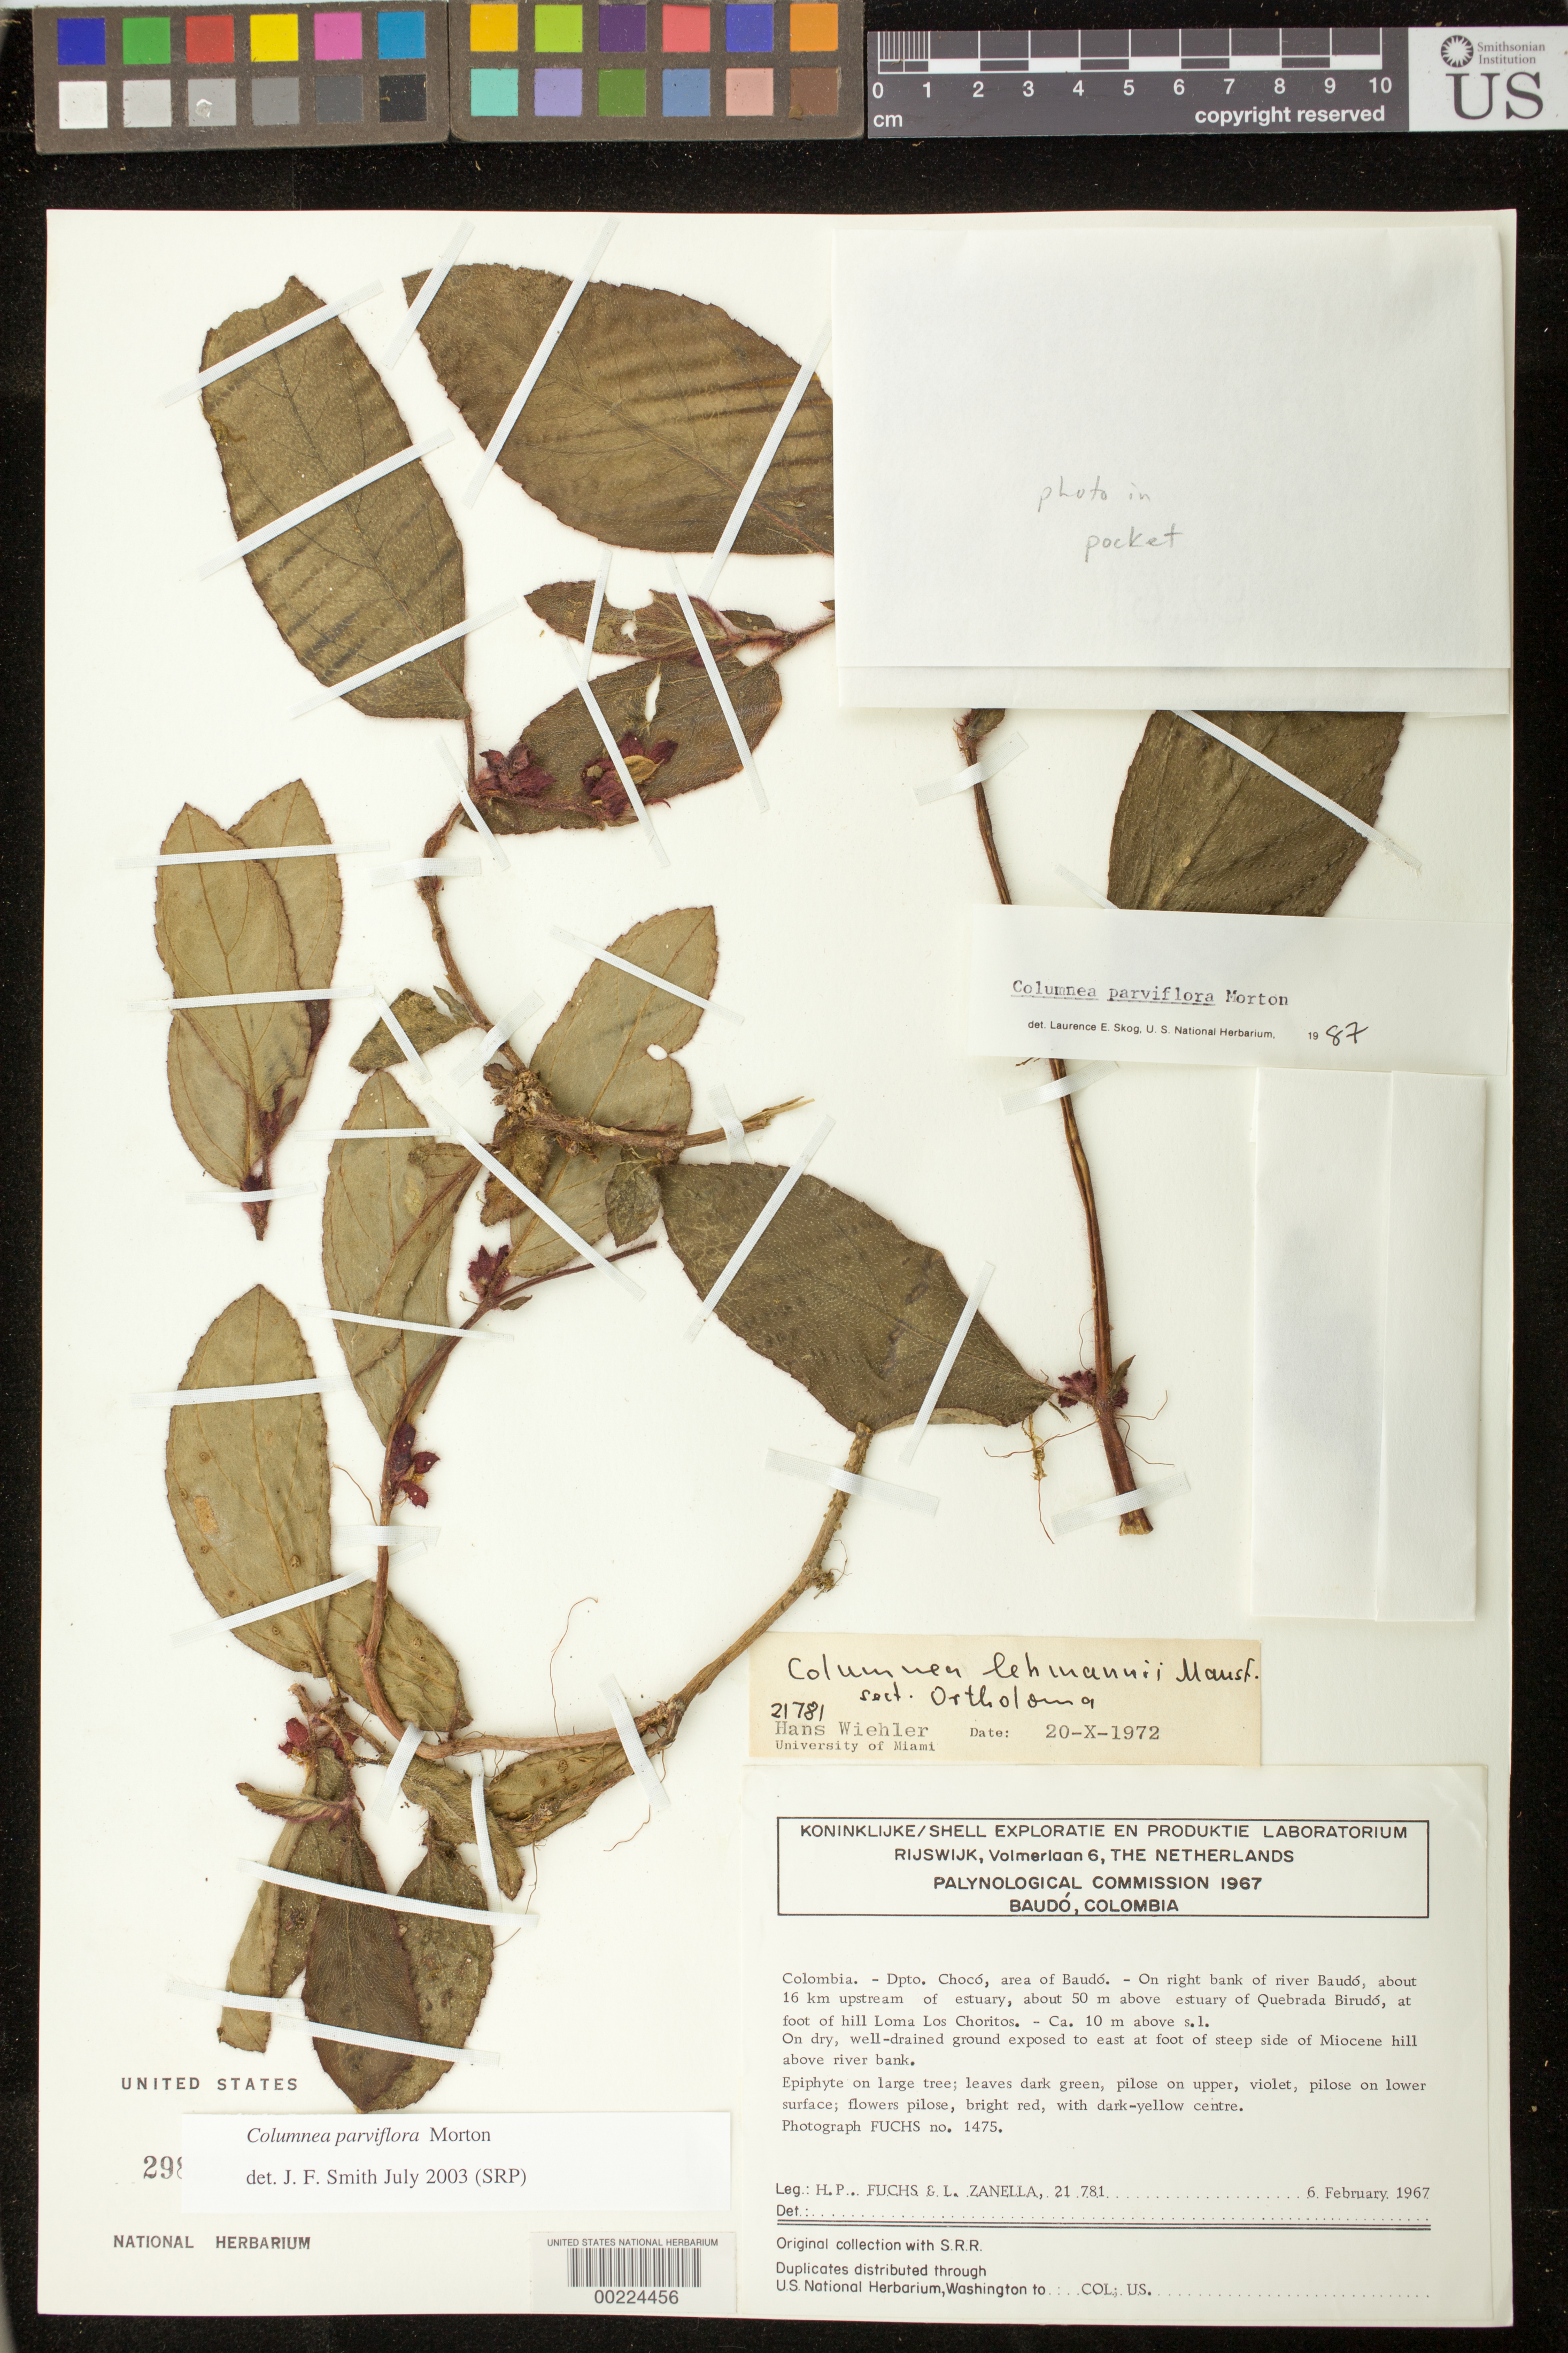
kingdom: Plantae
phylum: Tracheophyta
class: Magnoliopsida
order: Lamiales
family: Gesneriaceae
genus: Columnea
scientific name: Columnea herthae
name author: Mansf.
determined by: Clark, J. L.; Skog, Laurence E.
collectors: H. P. Fuchs & L. Zanella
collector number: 21781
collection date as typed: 06 Feb 1967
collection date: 1967-02-06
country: Colombia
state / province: Chocó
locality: Area of Baudo, on right bank of River Baudo, about 16 km upstream of estuary, about 50 m above estuary of Quebrada Birudo, ...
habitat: On dry, well-drained ground exposed to e at foot of steep side of miocene ..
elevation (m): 10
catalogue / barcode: US 2982273